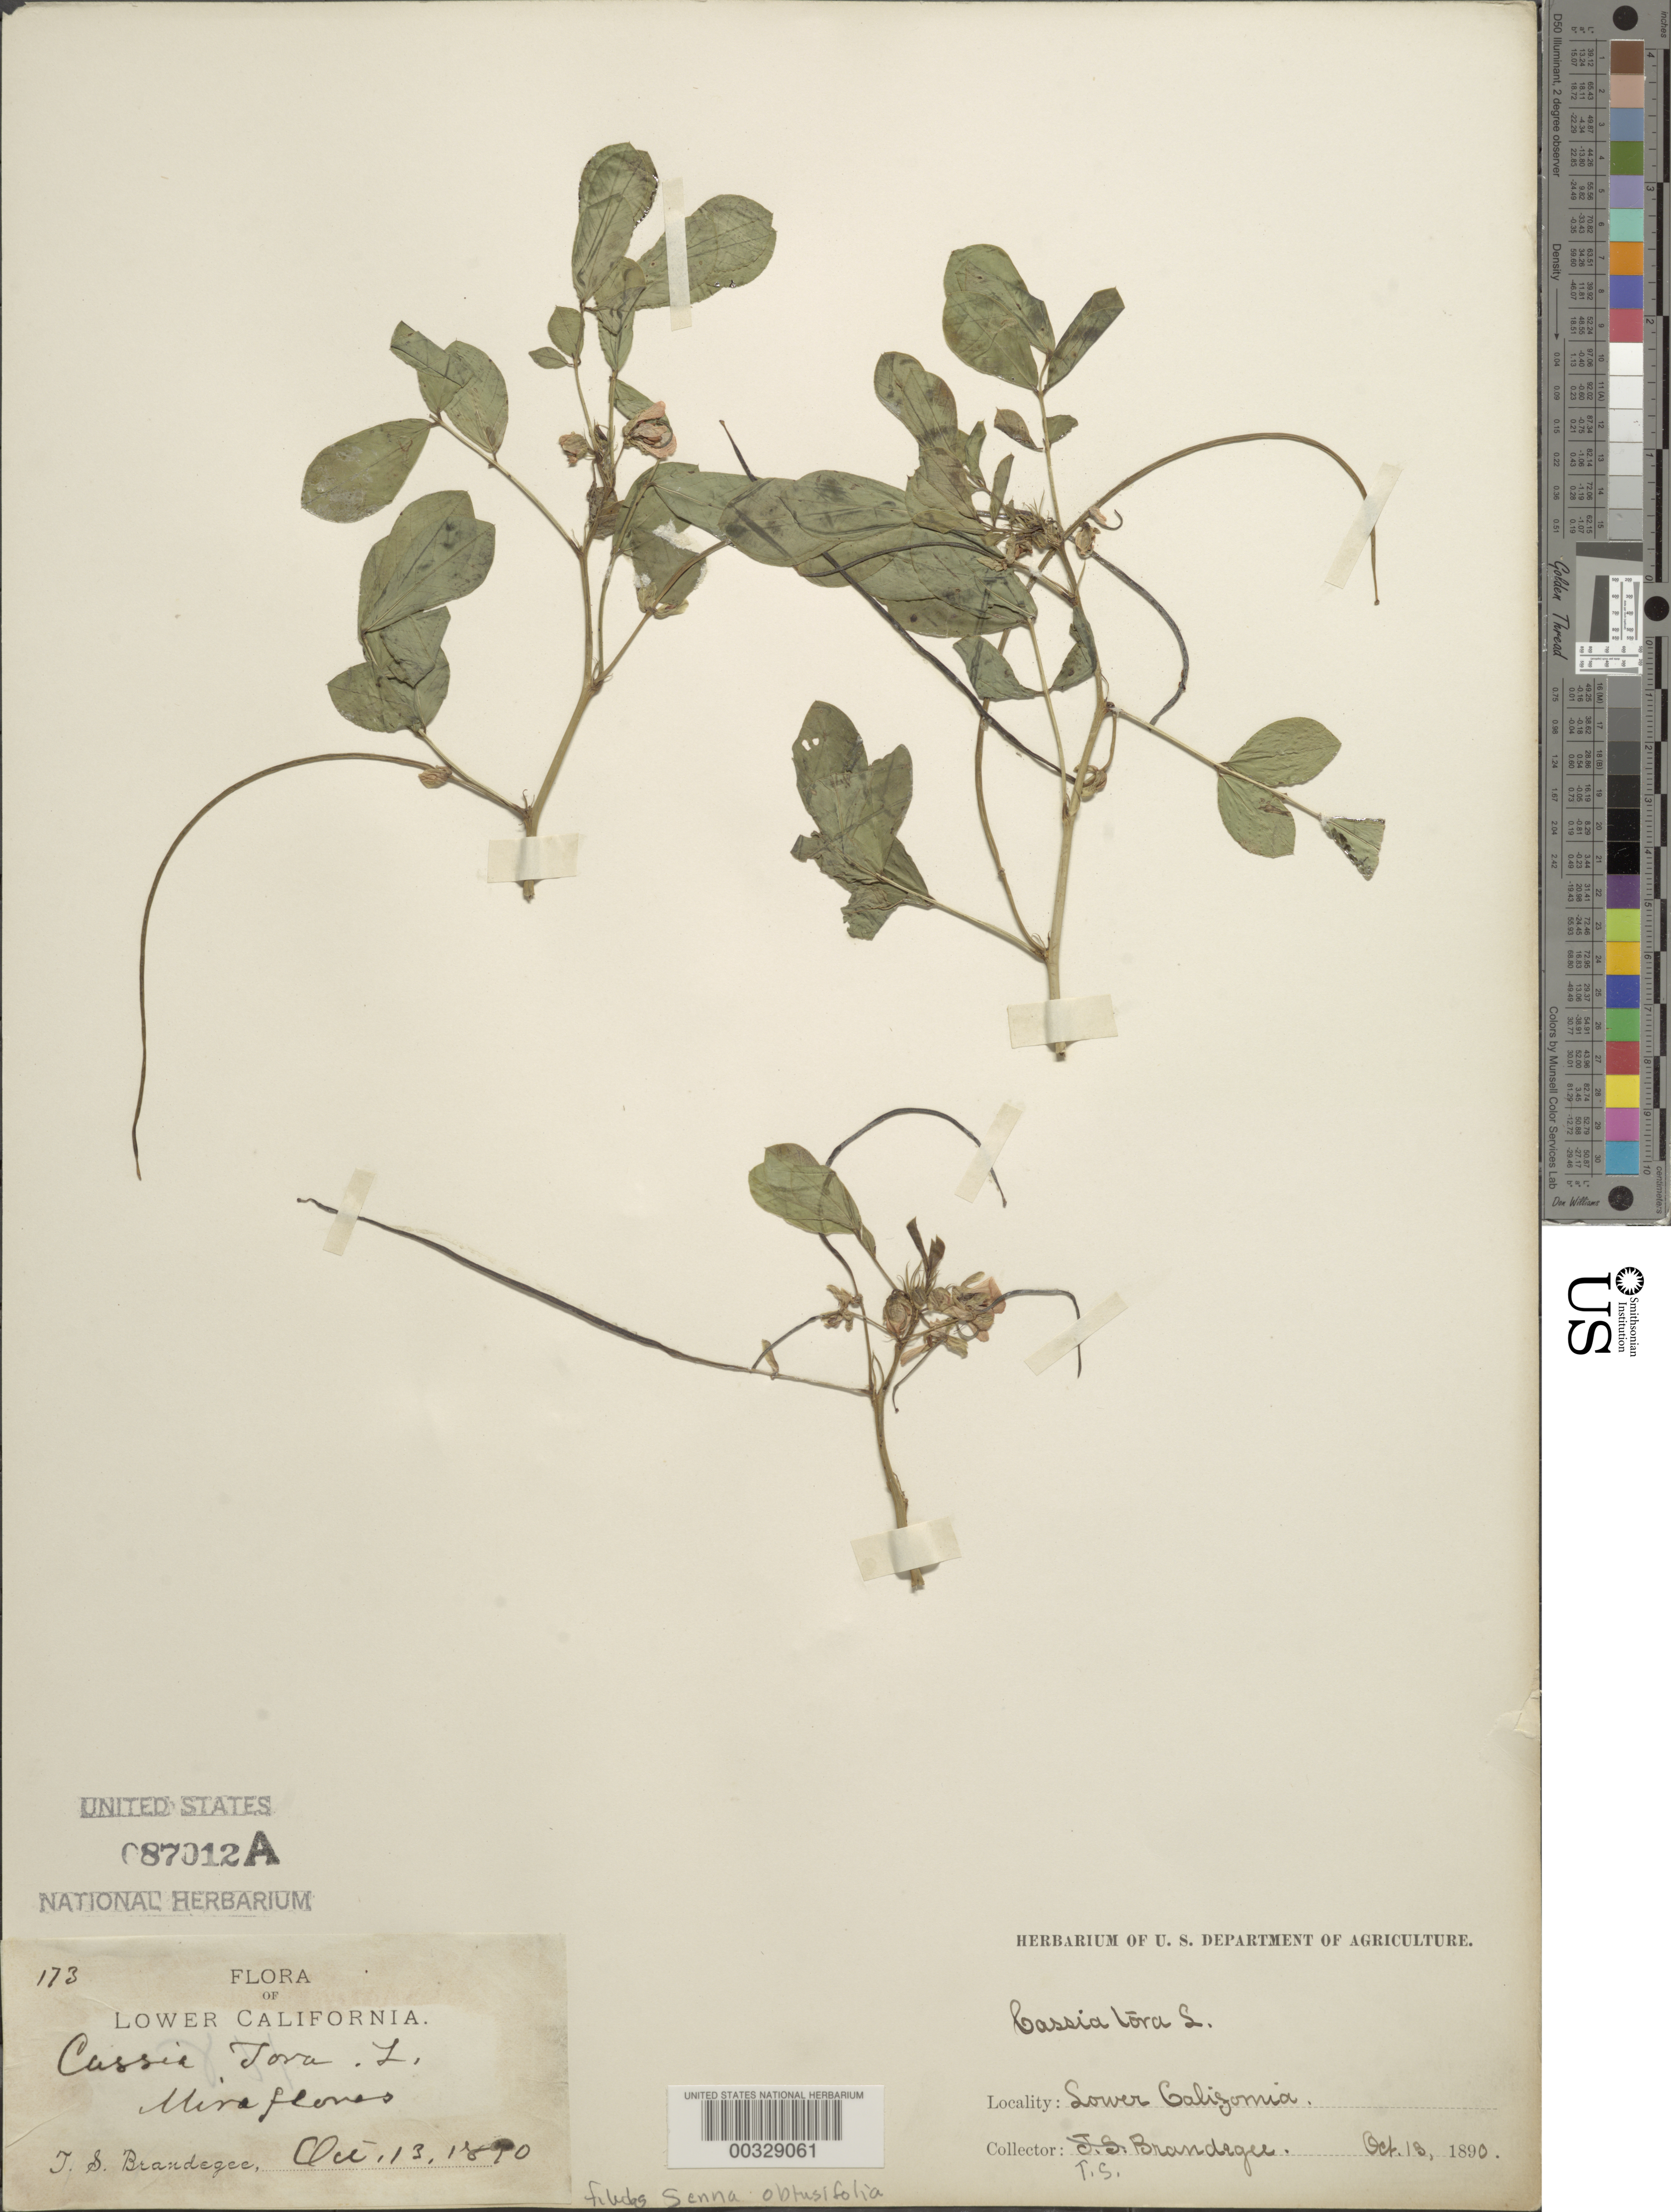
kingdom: Plantae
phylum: Tracheophyta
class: Magnoliopsida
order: Fabales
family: Fabaceae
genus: Senna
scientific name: Senna obtusifolia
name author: (L.) H.S. Irwin & Barneby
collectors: T. S. Brandegee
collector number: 173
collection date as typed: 13 Oct 1890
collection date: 1890-10-13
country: Mexico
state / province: Baja California Sur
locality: Miraflores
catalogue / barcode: US 87012A